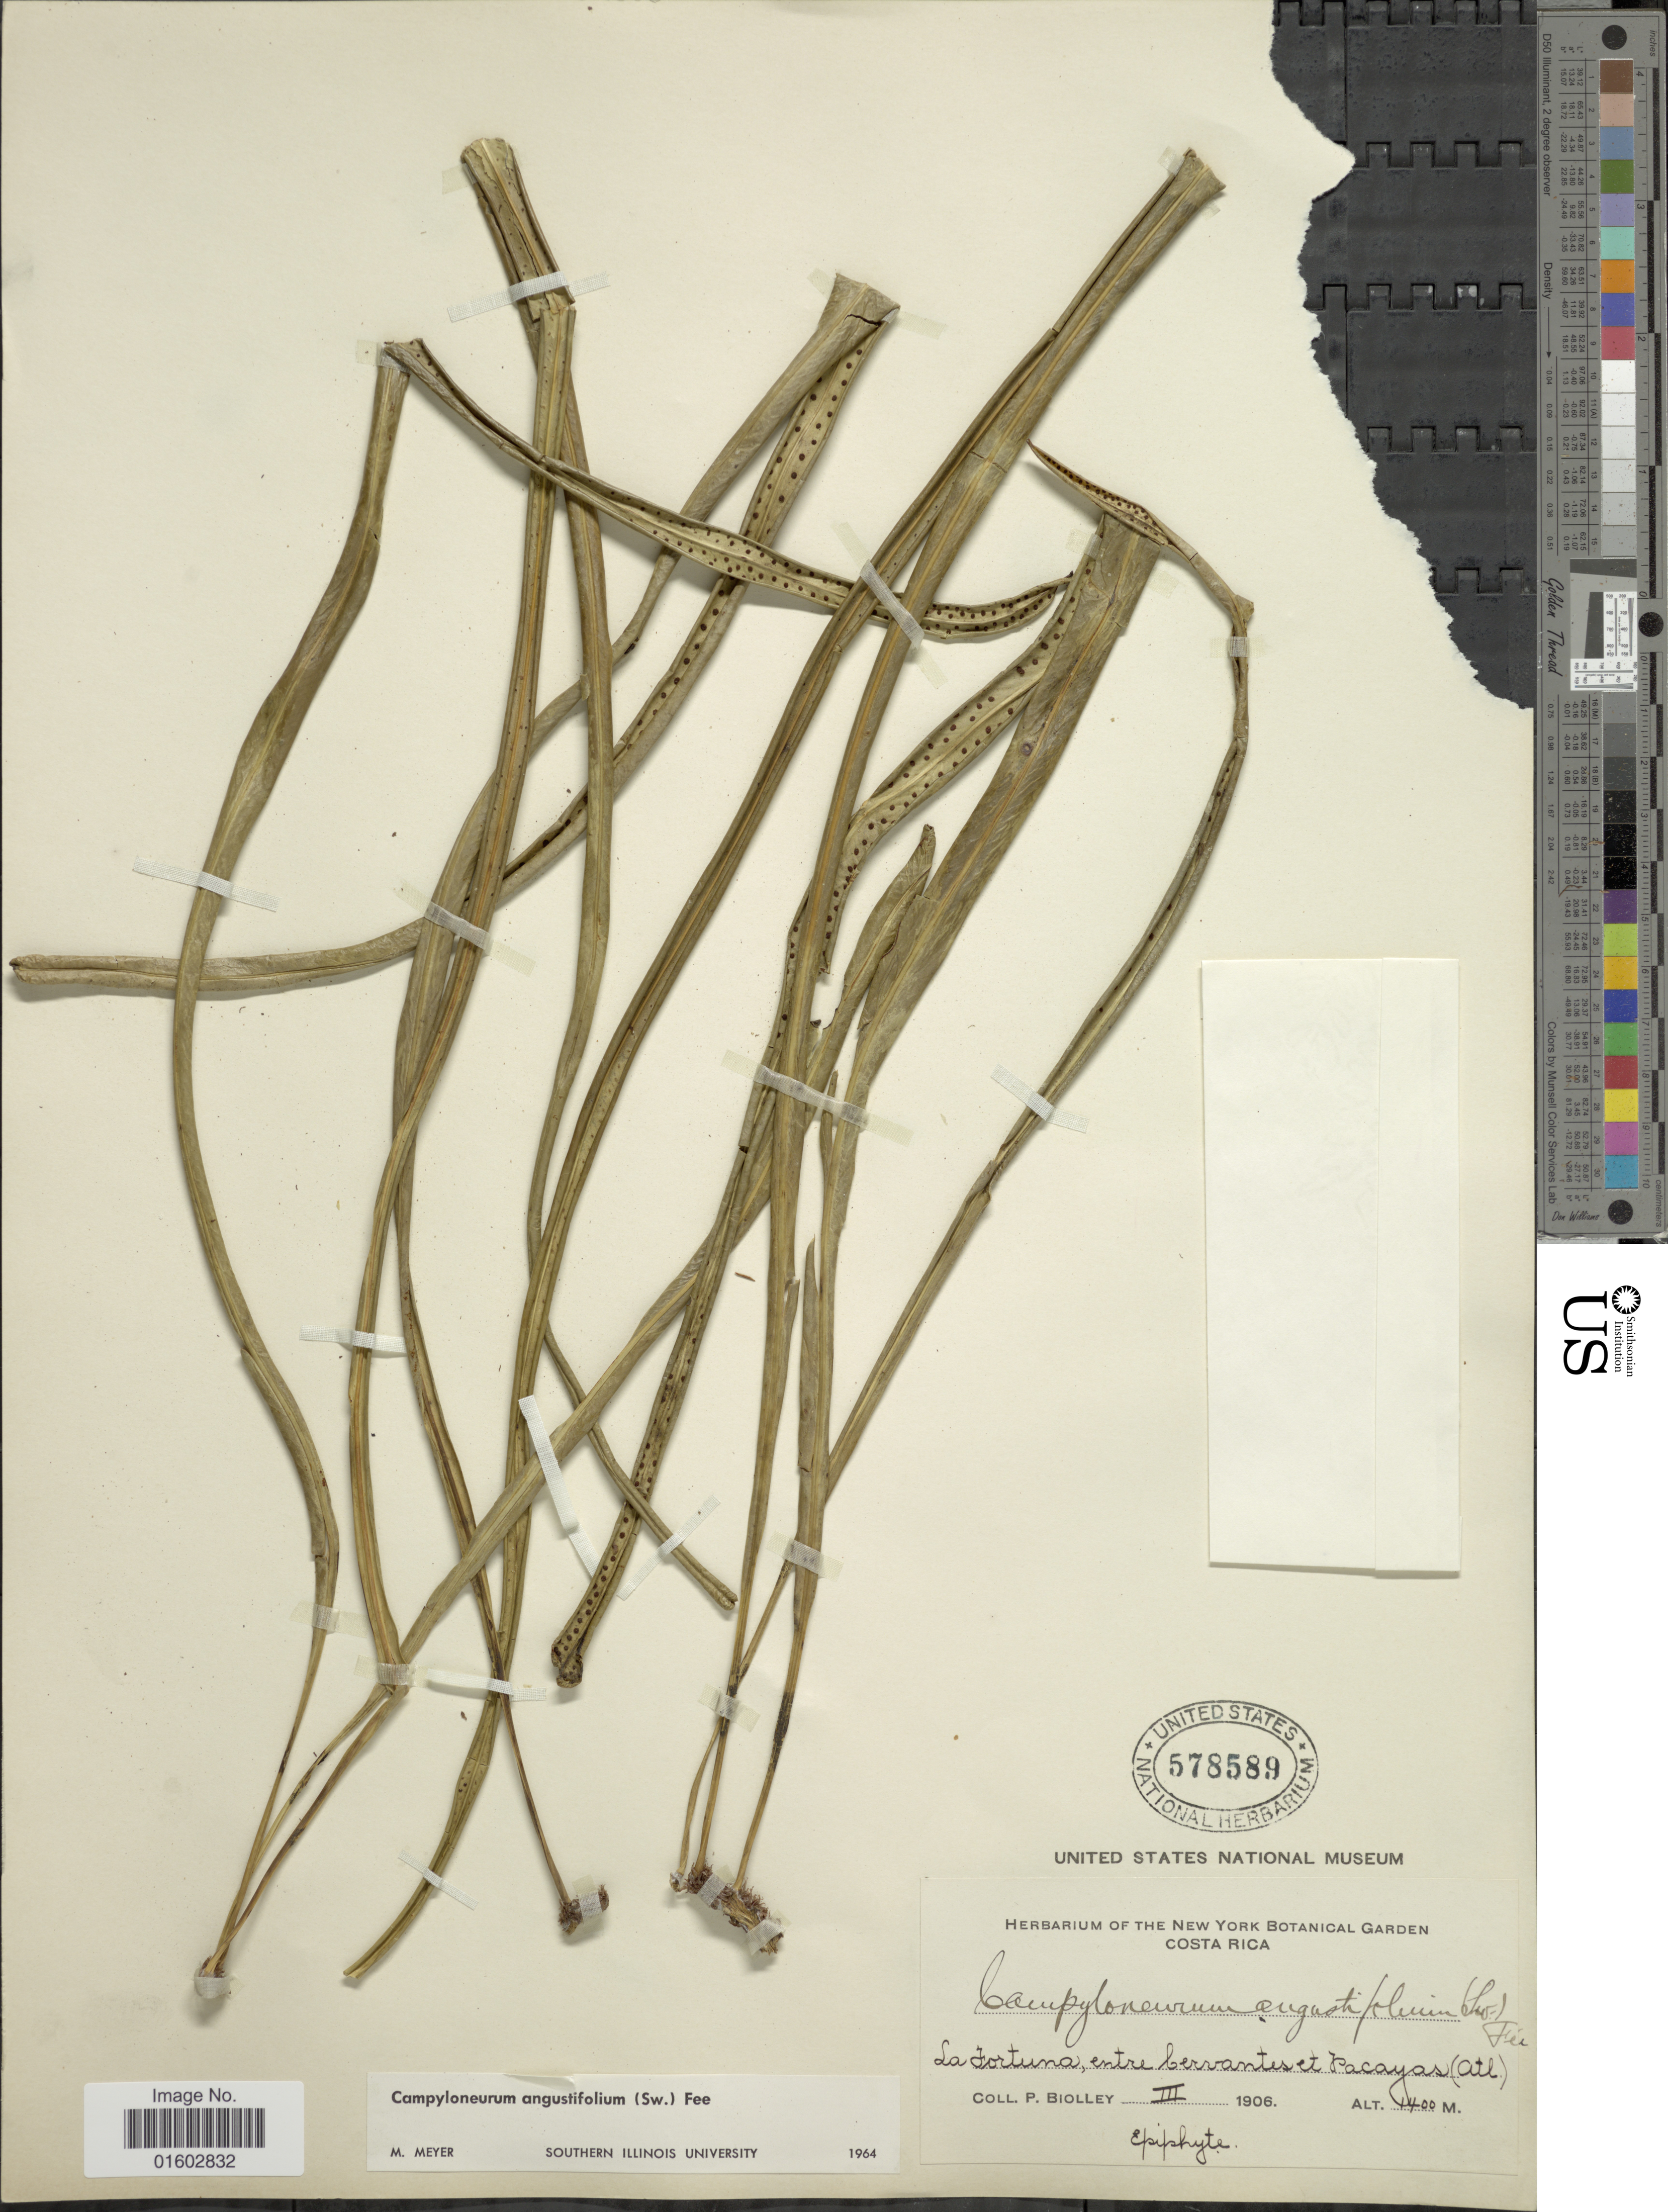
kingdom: Plantae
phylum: Tracheophyta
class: Polypodiopsida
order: Polypodiales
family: Polypodiaceae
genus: Campyloneurum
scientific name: Campyloneurum angustifolium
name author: (Sw.) Fée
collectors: P. Biolley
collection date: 1906-03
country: Costa Rica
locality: La Fortuna, entre Bervantes Pacayas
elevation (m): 1400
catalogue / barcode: US 578589